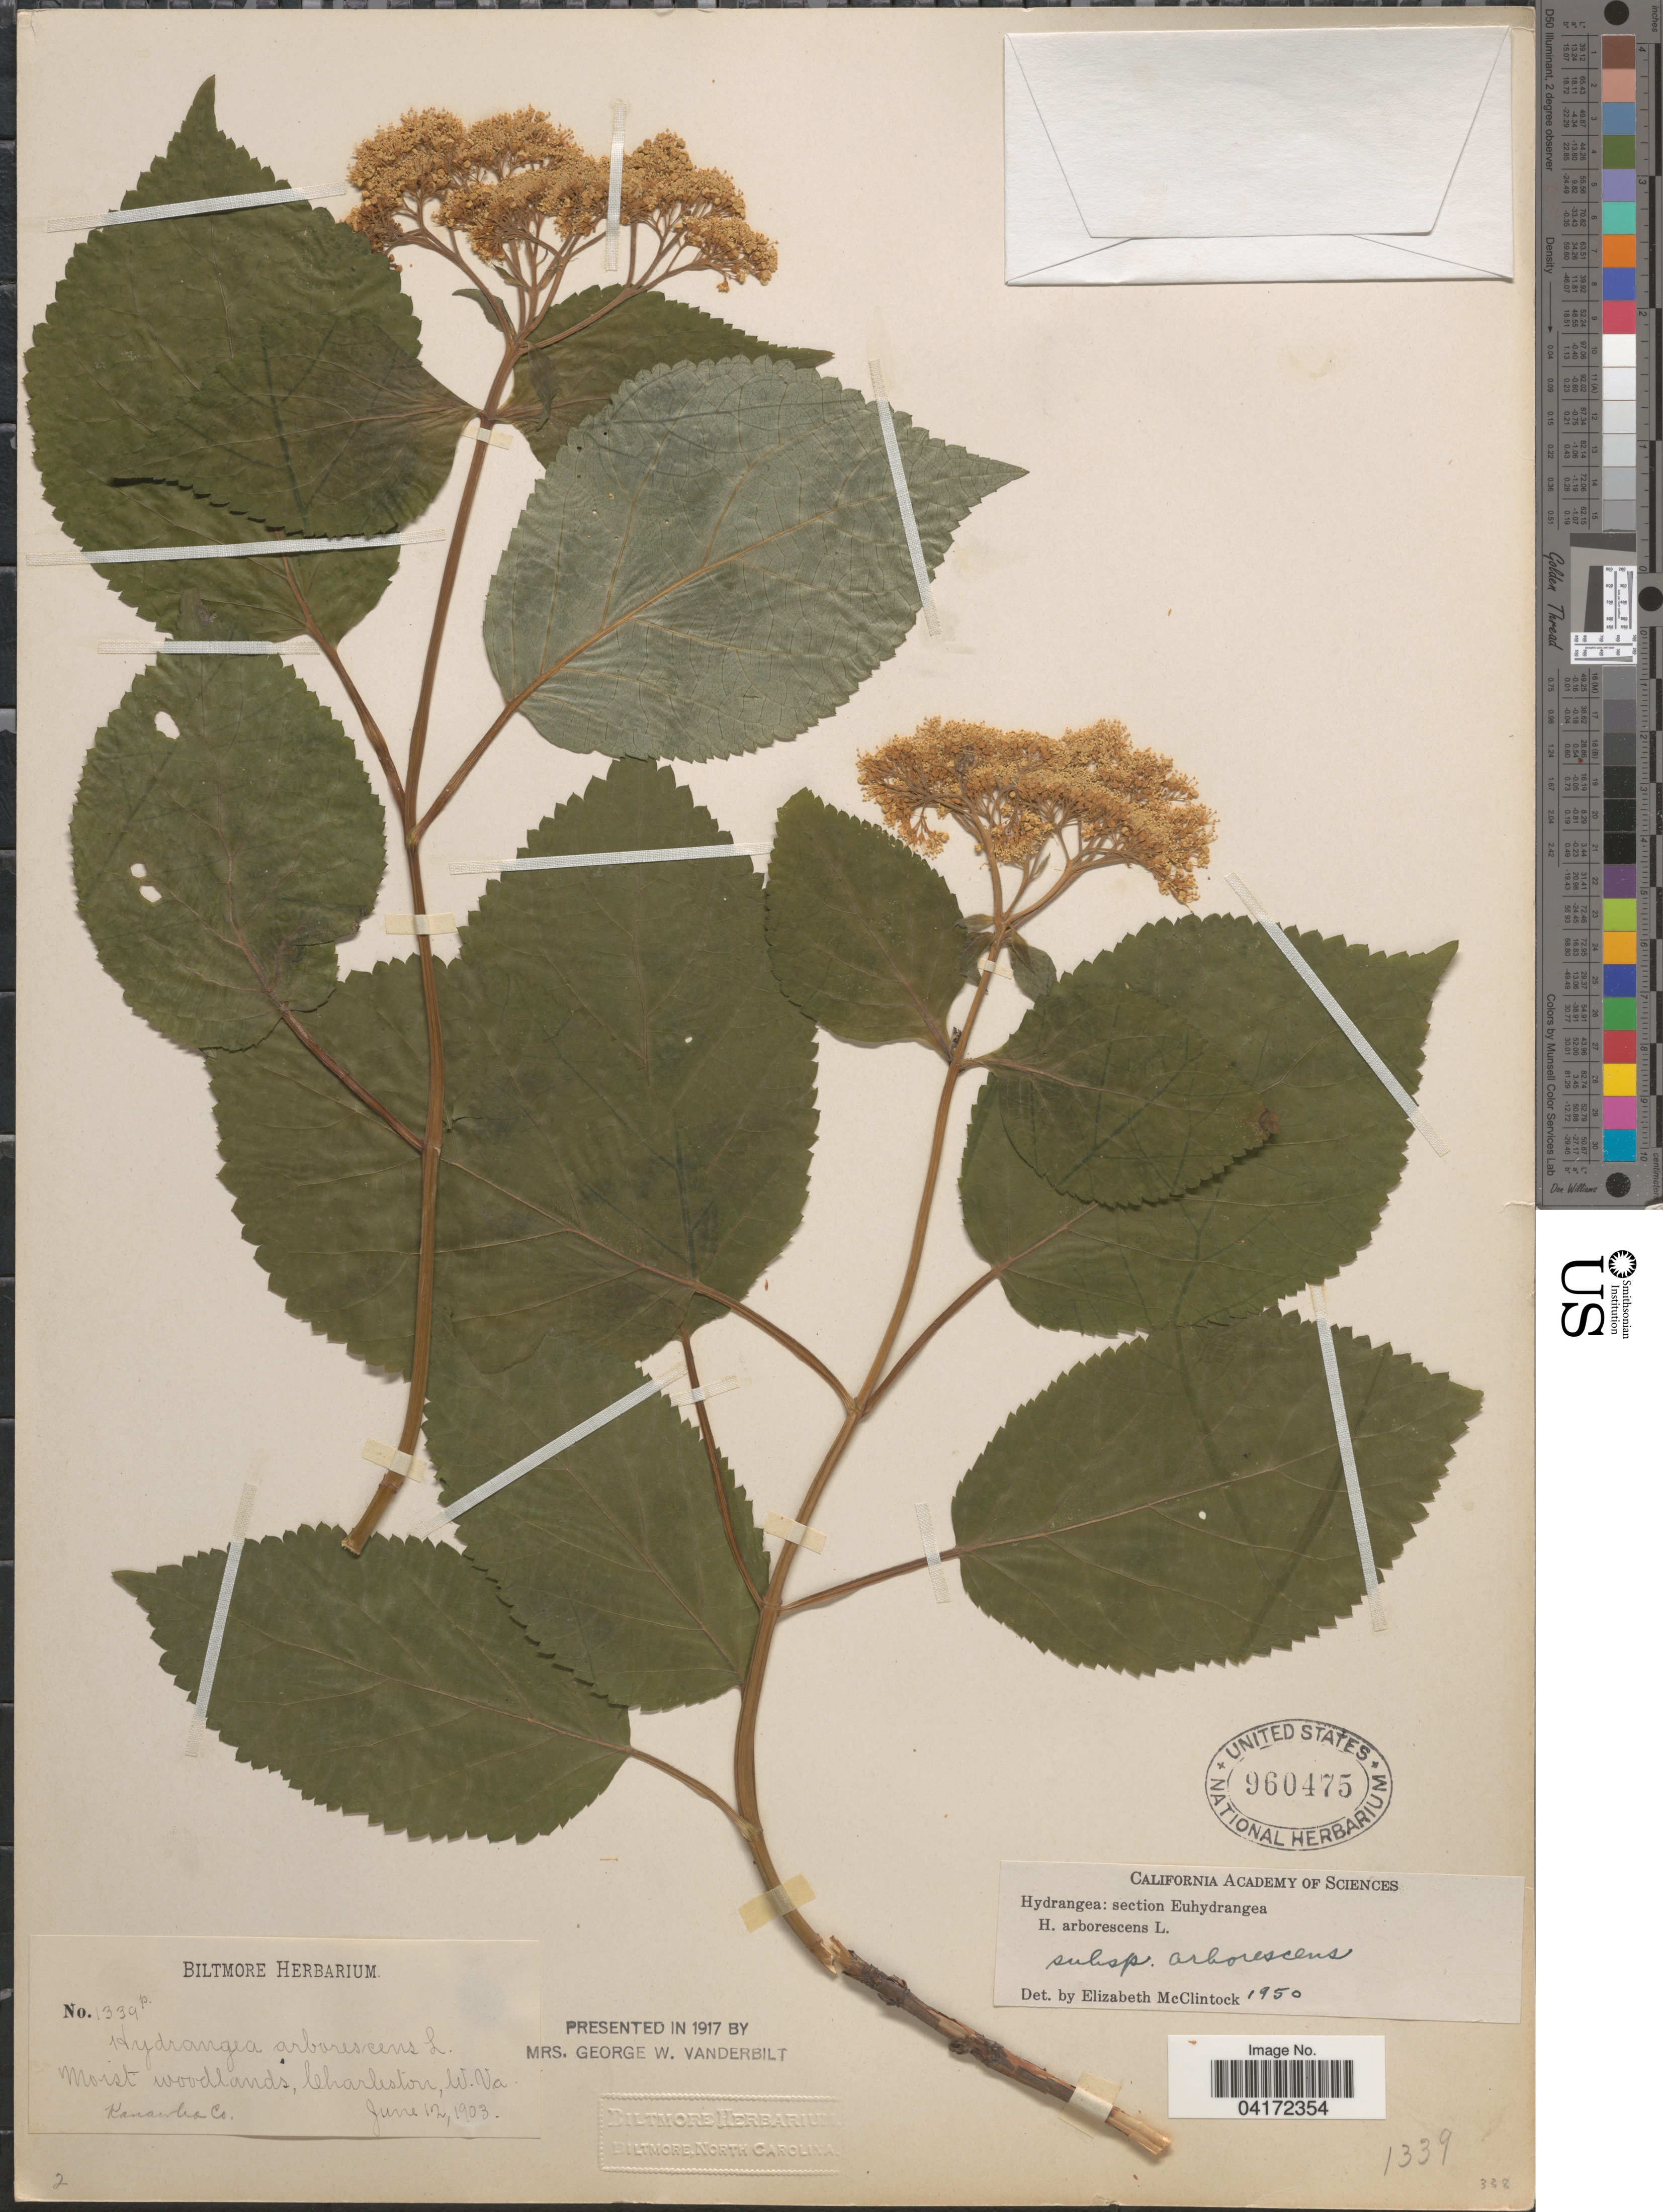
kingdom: Plantae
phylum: Tracheophyta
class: Magnoliopsida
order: Cornales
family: Hydrangeaceae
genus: Hydrangea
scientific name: Hydrangea arborescens subsp. arborescens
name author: L.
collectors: ex herb. Biltmore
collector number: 1339p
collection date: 1903-06-12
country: United States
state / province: West Virginia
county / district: Kanawha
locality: Charleston. Kanawha Co.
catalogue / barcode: US 960475